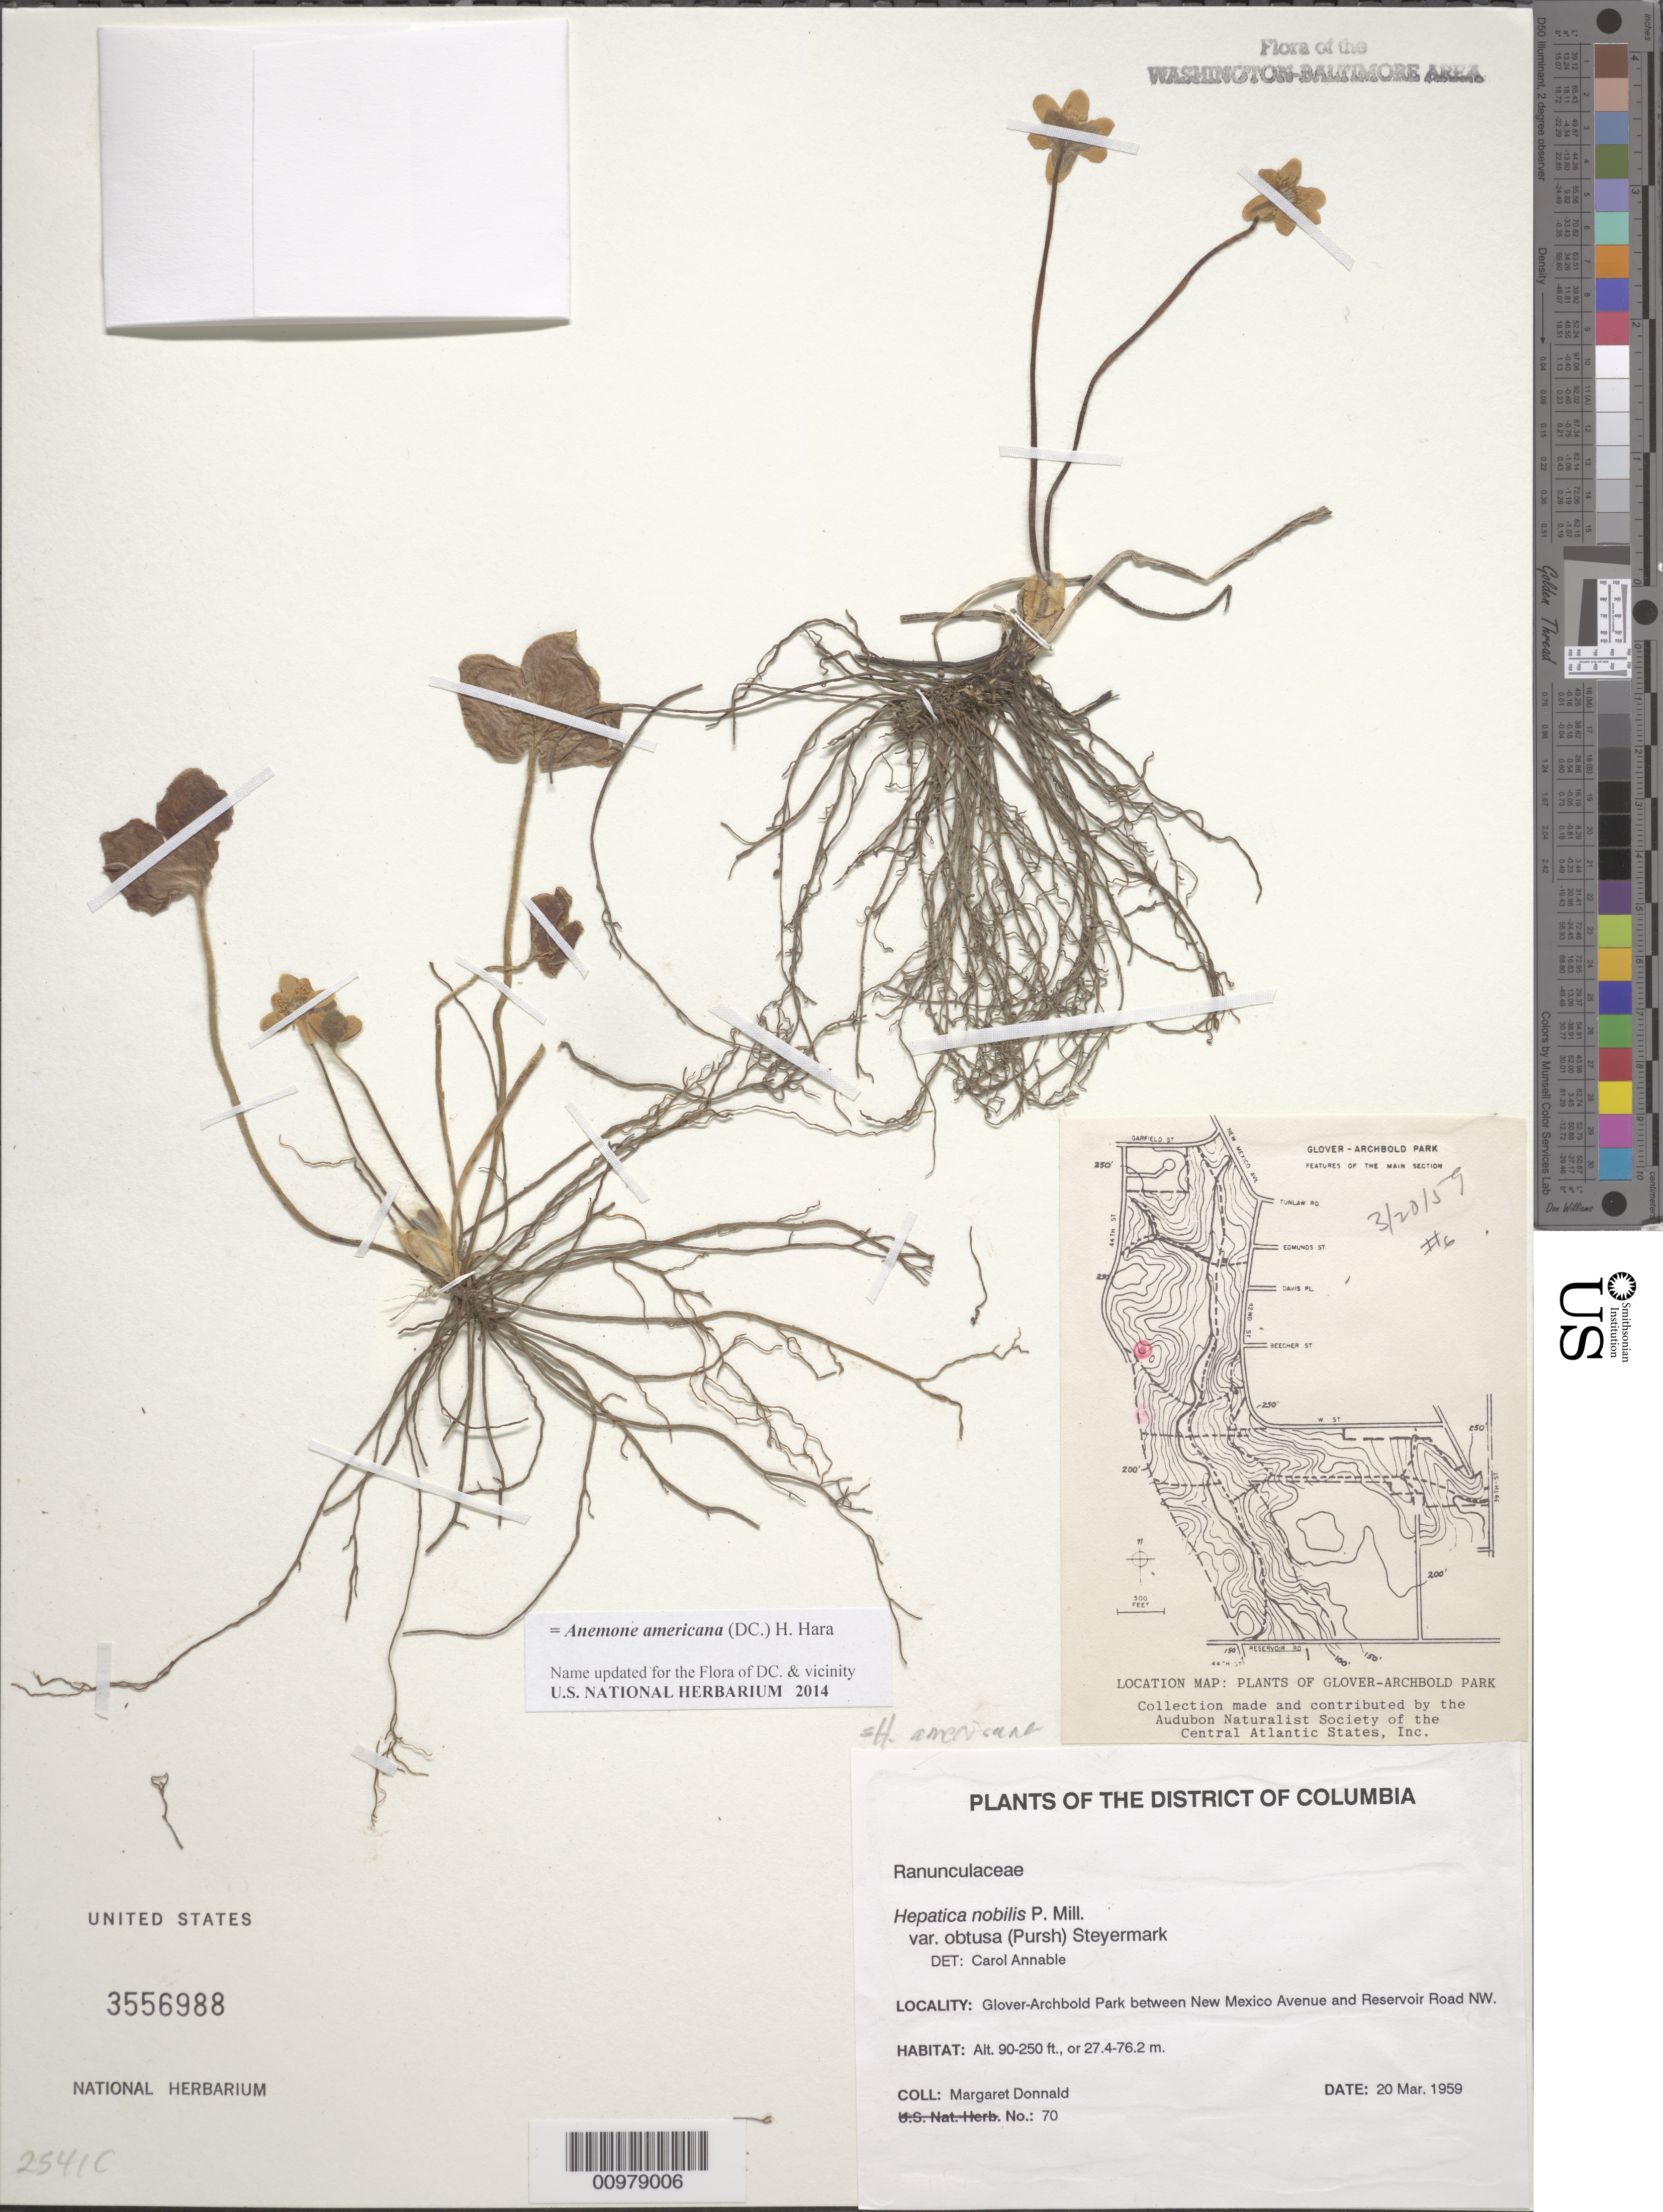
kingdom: Plantae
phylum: Tracheophyta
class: Magnoliopsida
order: Ranunculales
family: Ranunculaceae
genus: Hepatica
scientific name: Hepatica americana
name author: (DC.) Ker Gawl.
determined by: Annable, C. R.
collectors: M. Donnald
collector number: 70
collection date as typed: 20 March 1959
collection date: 1959-03-20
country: United States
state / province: District of Columbia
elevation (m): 27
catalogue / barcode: US 3556988